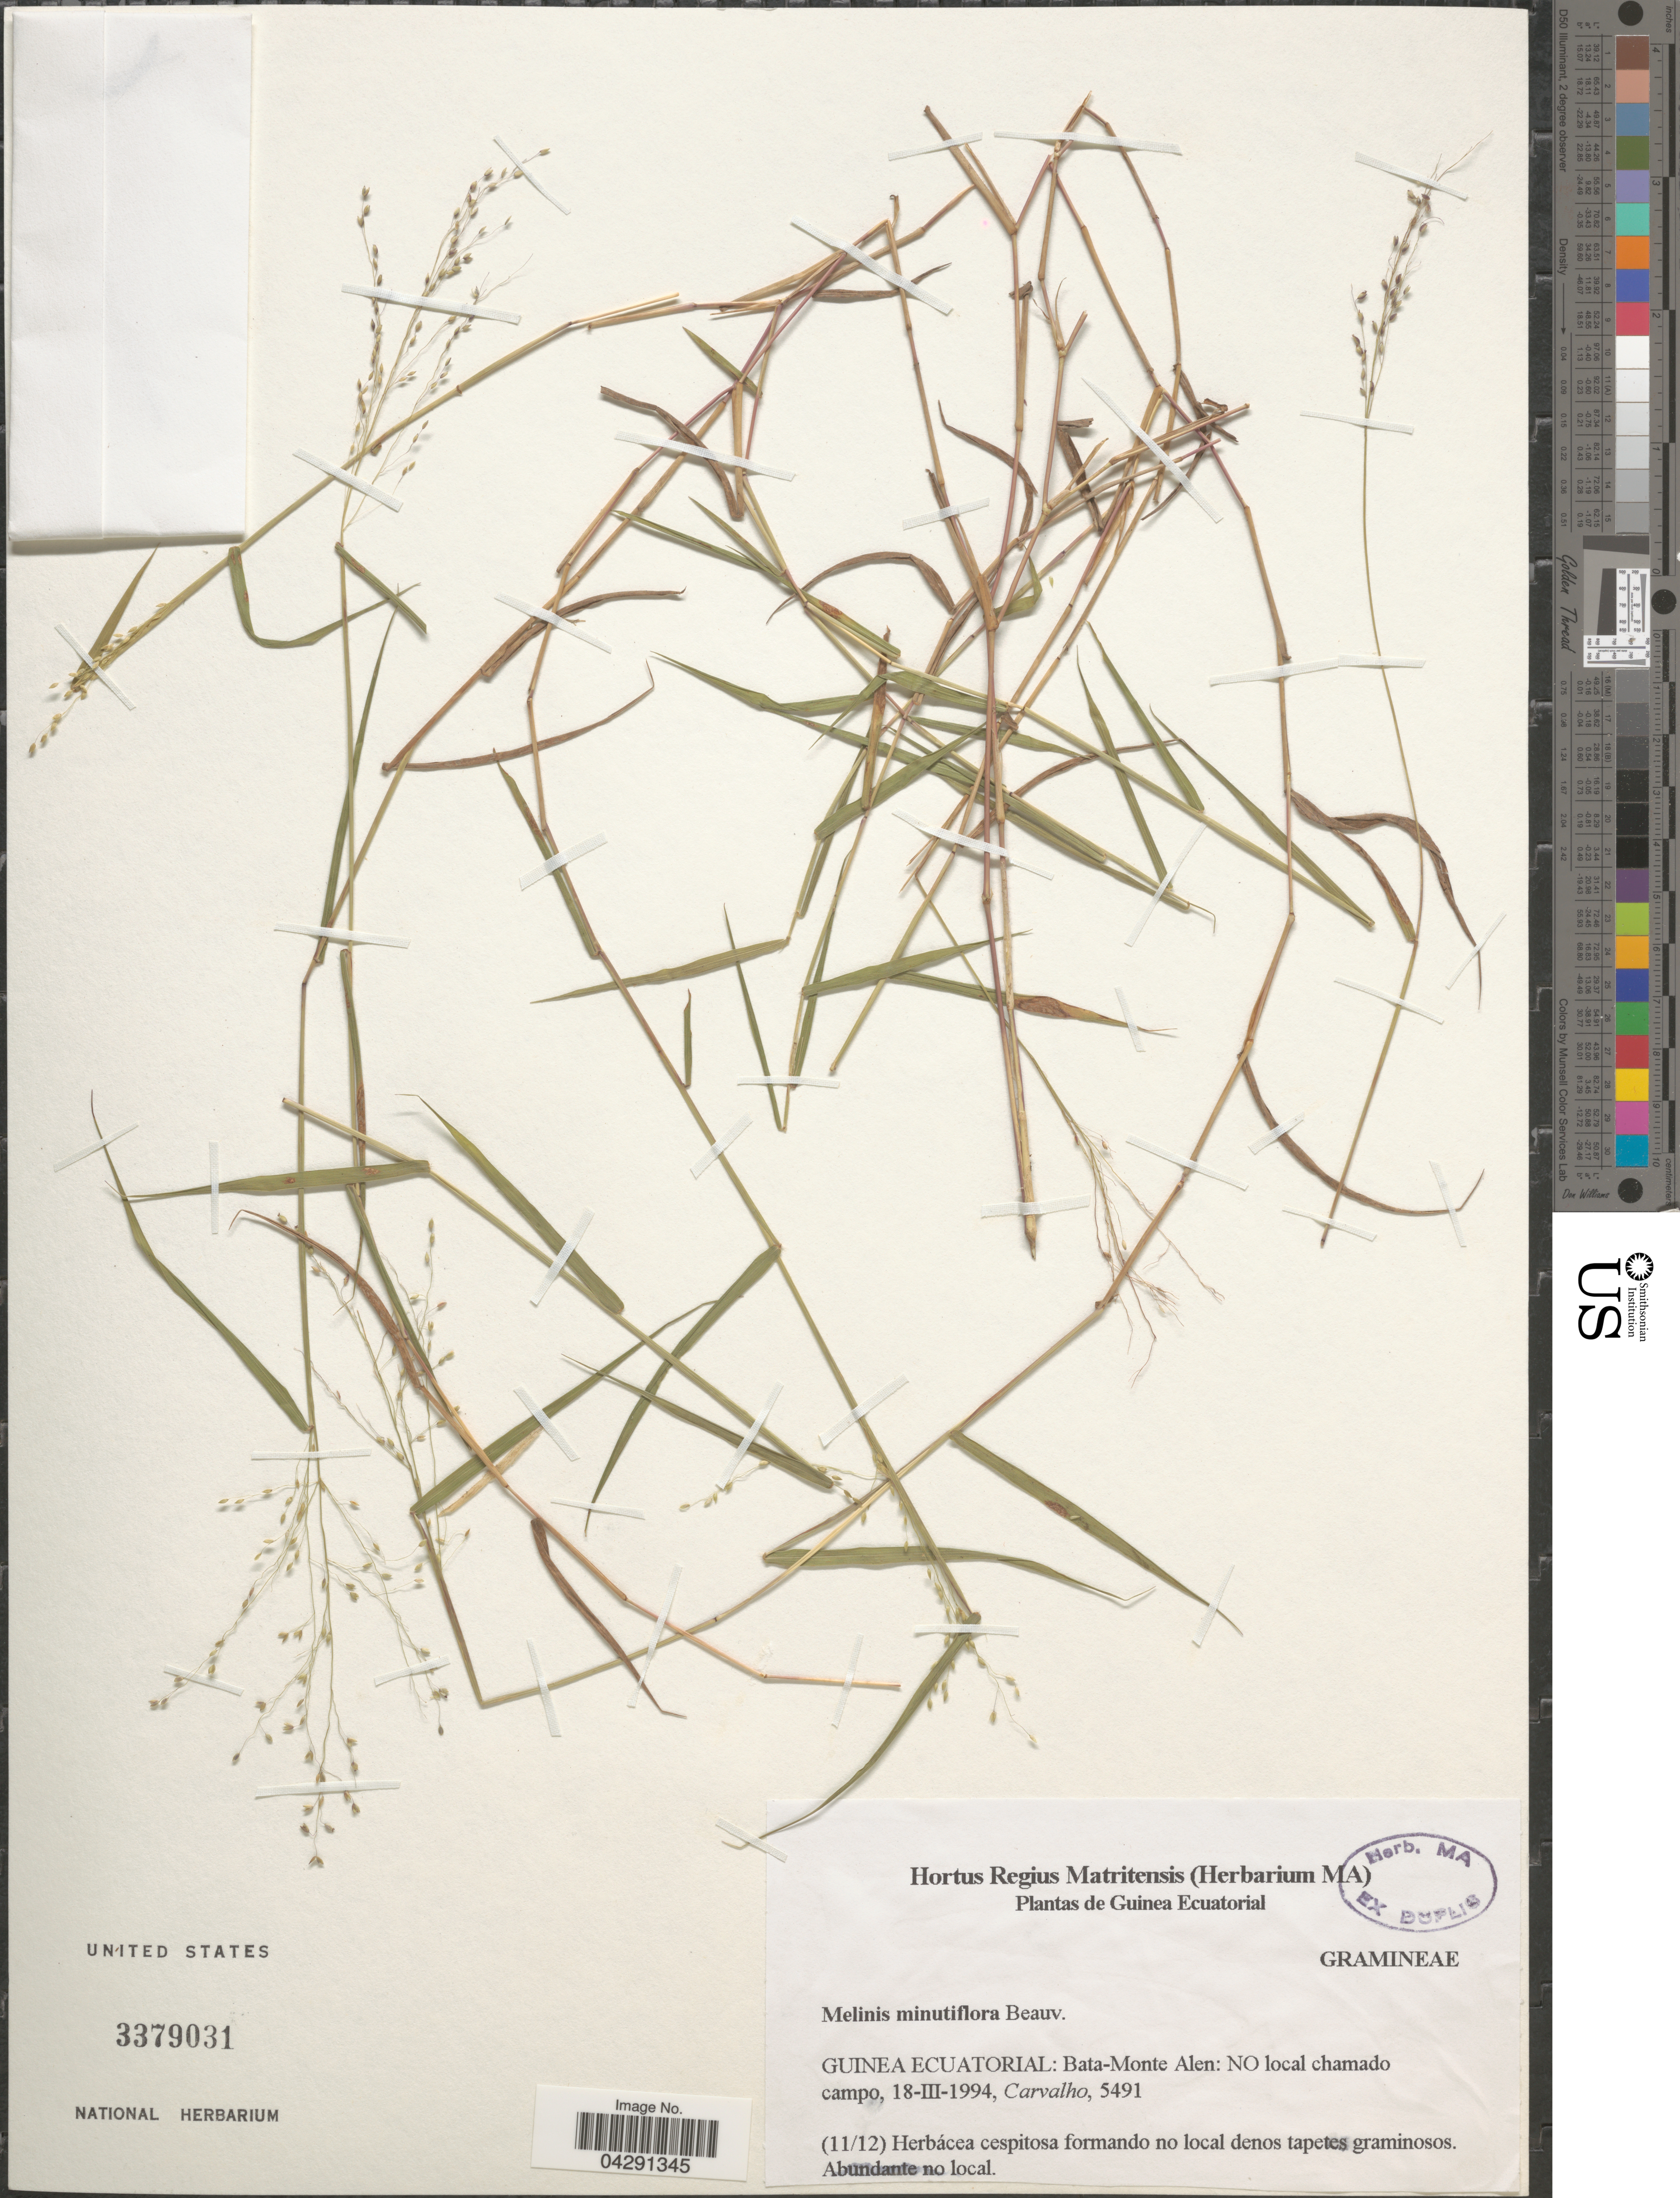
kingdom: Plantae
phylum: Tracheophyta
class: Liliopsida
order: Poales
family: Poaceae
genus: Melinis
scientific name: Melinis minutiflora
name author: P. Beauv.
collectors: Carvalho, --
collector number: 5491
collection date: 1994-03-18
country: Equatorial Guinea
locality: Guinea Ecuatorial: Bata-Monte Alen: No local chamado campo.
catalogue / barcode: US 3379031